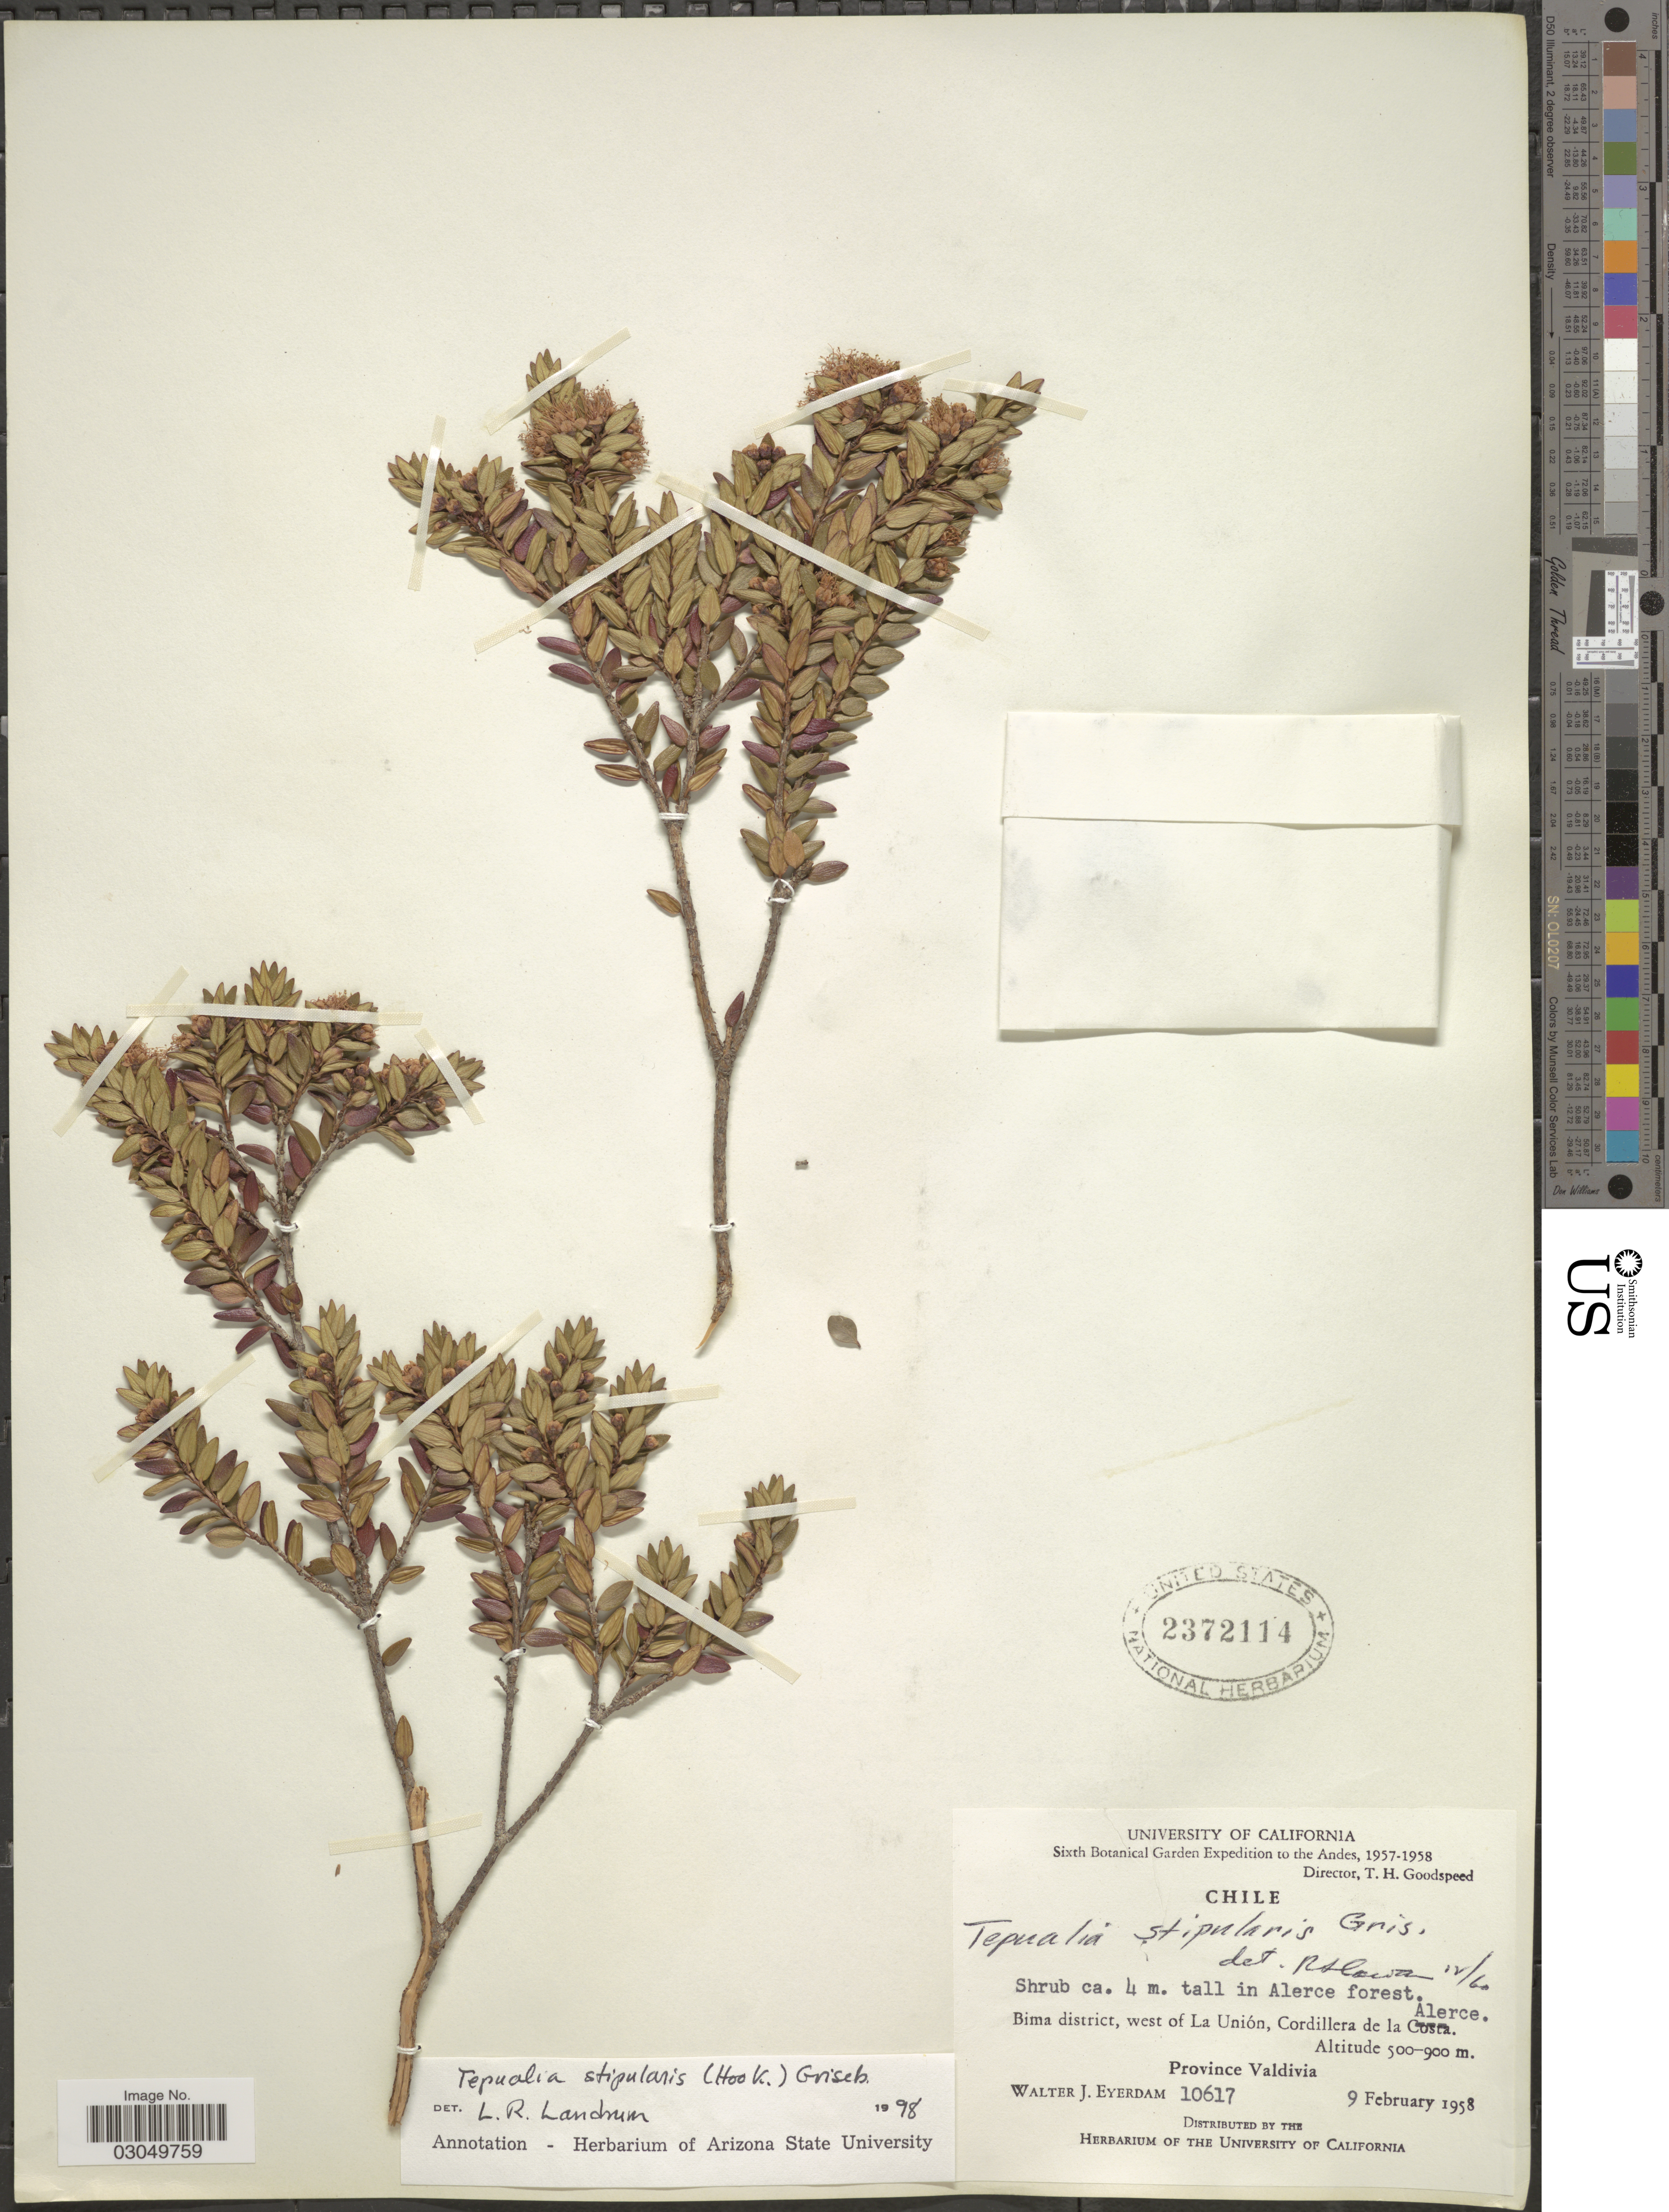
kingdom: Plantae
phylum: Tracheophyta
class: Magnoliopsida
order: Myrtales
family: Myrtaceae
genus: Metrosideros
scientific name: Metrosideros stipularis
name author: (Hook. & Arn.) Hook. f.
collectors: W. J. Eyerdam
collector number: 10617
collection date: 1958-02-09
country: Chile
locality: Andes. Bima district, west of La Unión, Cordillera de la Alerce. Province Valdivia.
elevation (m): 500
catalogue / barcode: US 2372114